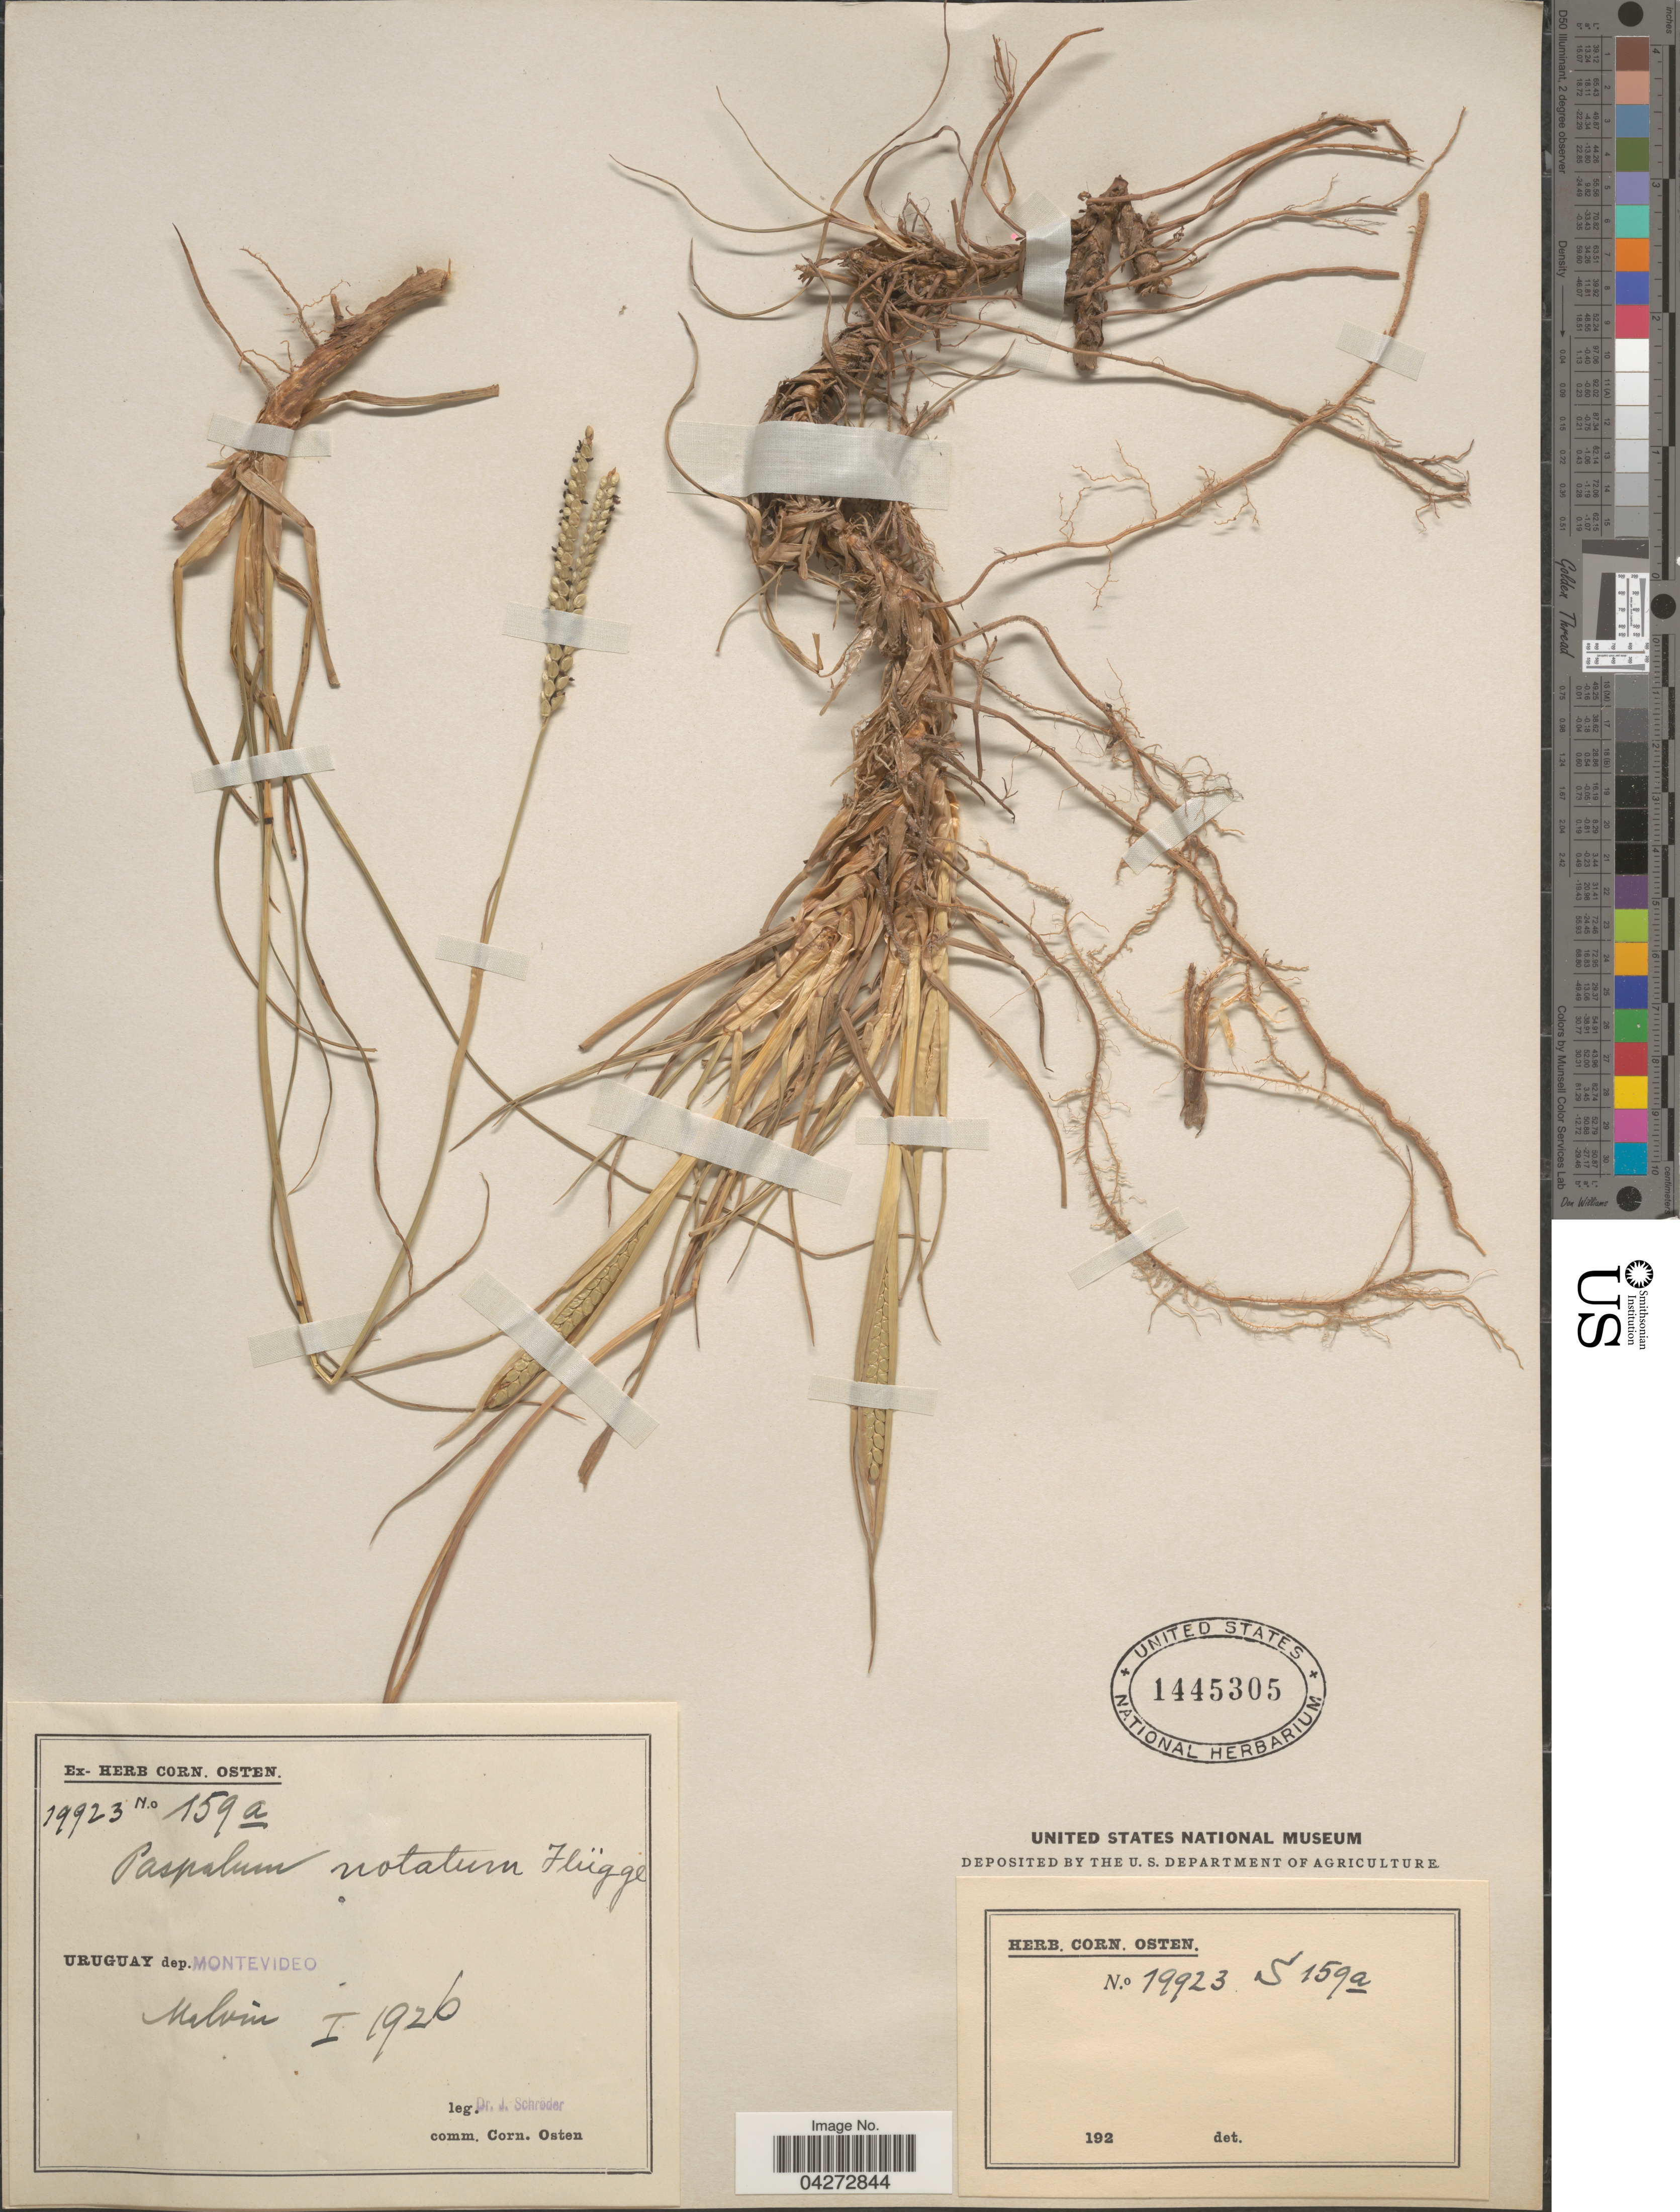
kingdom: Plantae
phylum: Tracheophyta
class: Liliopsida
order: Poales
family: Poaceae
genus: Paspalum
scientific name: Paspalum notatum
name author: Flüggé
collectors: J. Schröder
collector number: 19923/159a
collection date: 1926-01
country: Uruguay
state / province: Montevideo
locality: Dep. Montevideo. Melvin.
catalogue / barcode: US 1445305